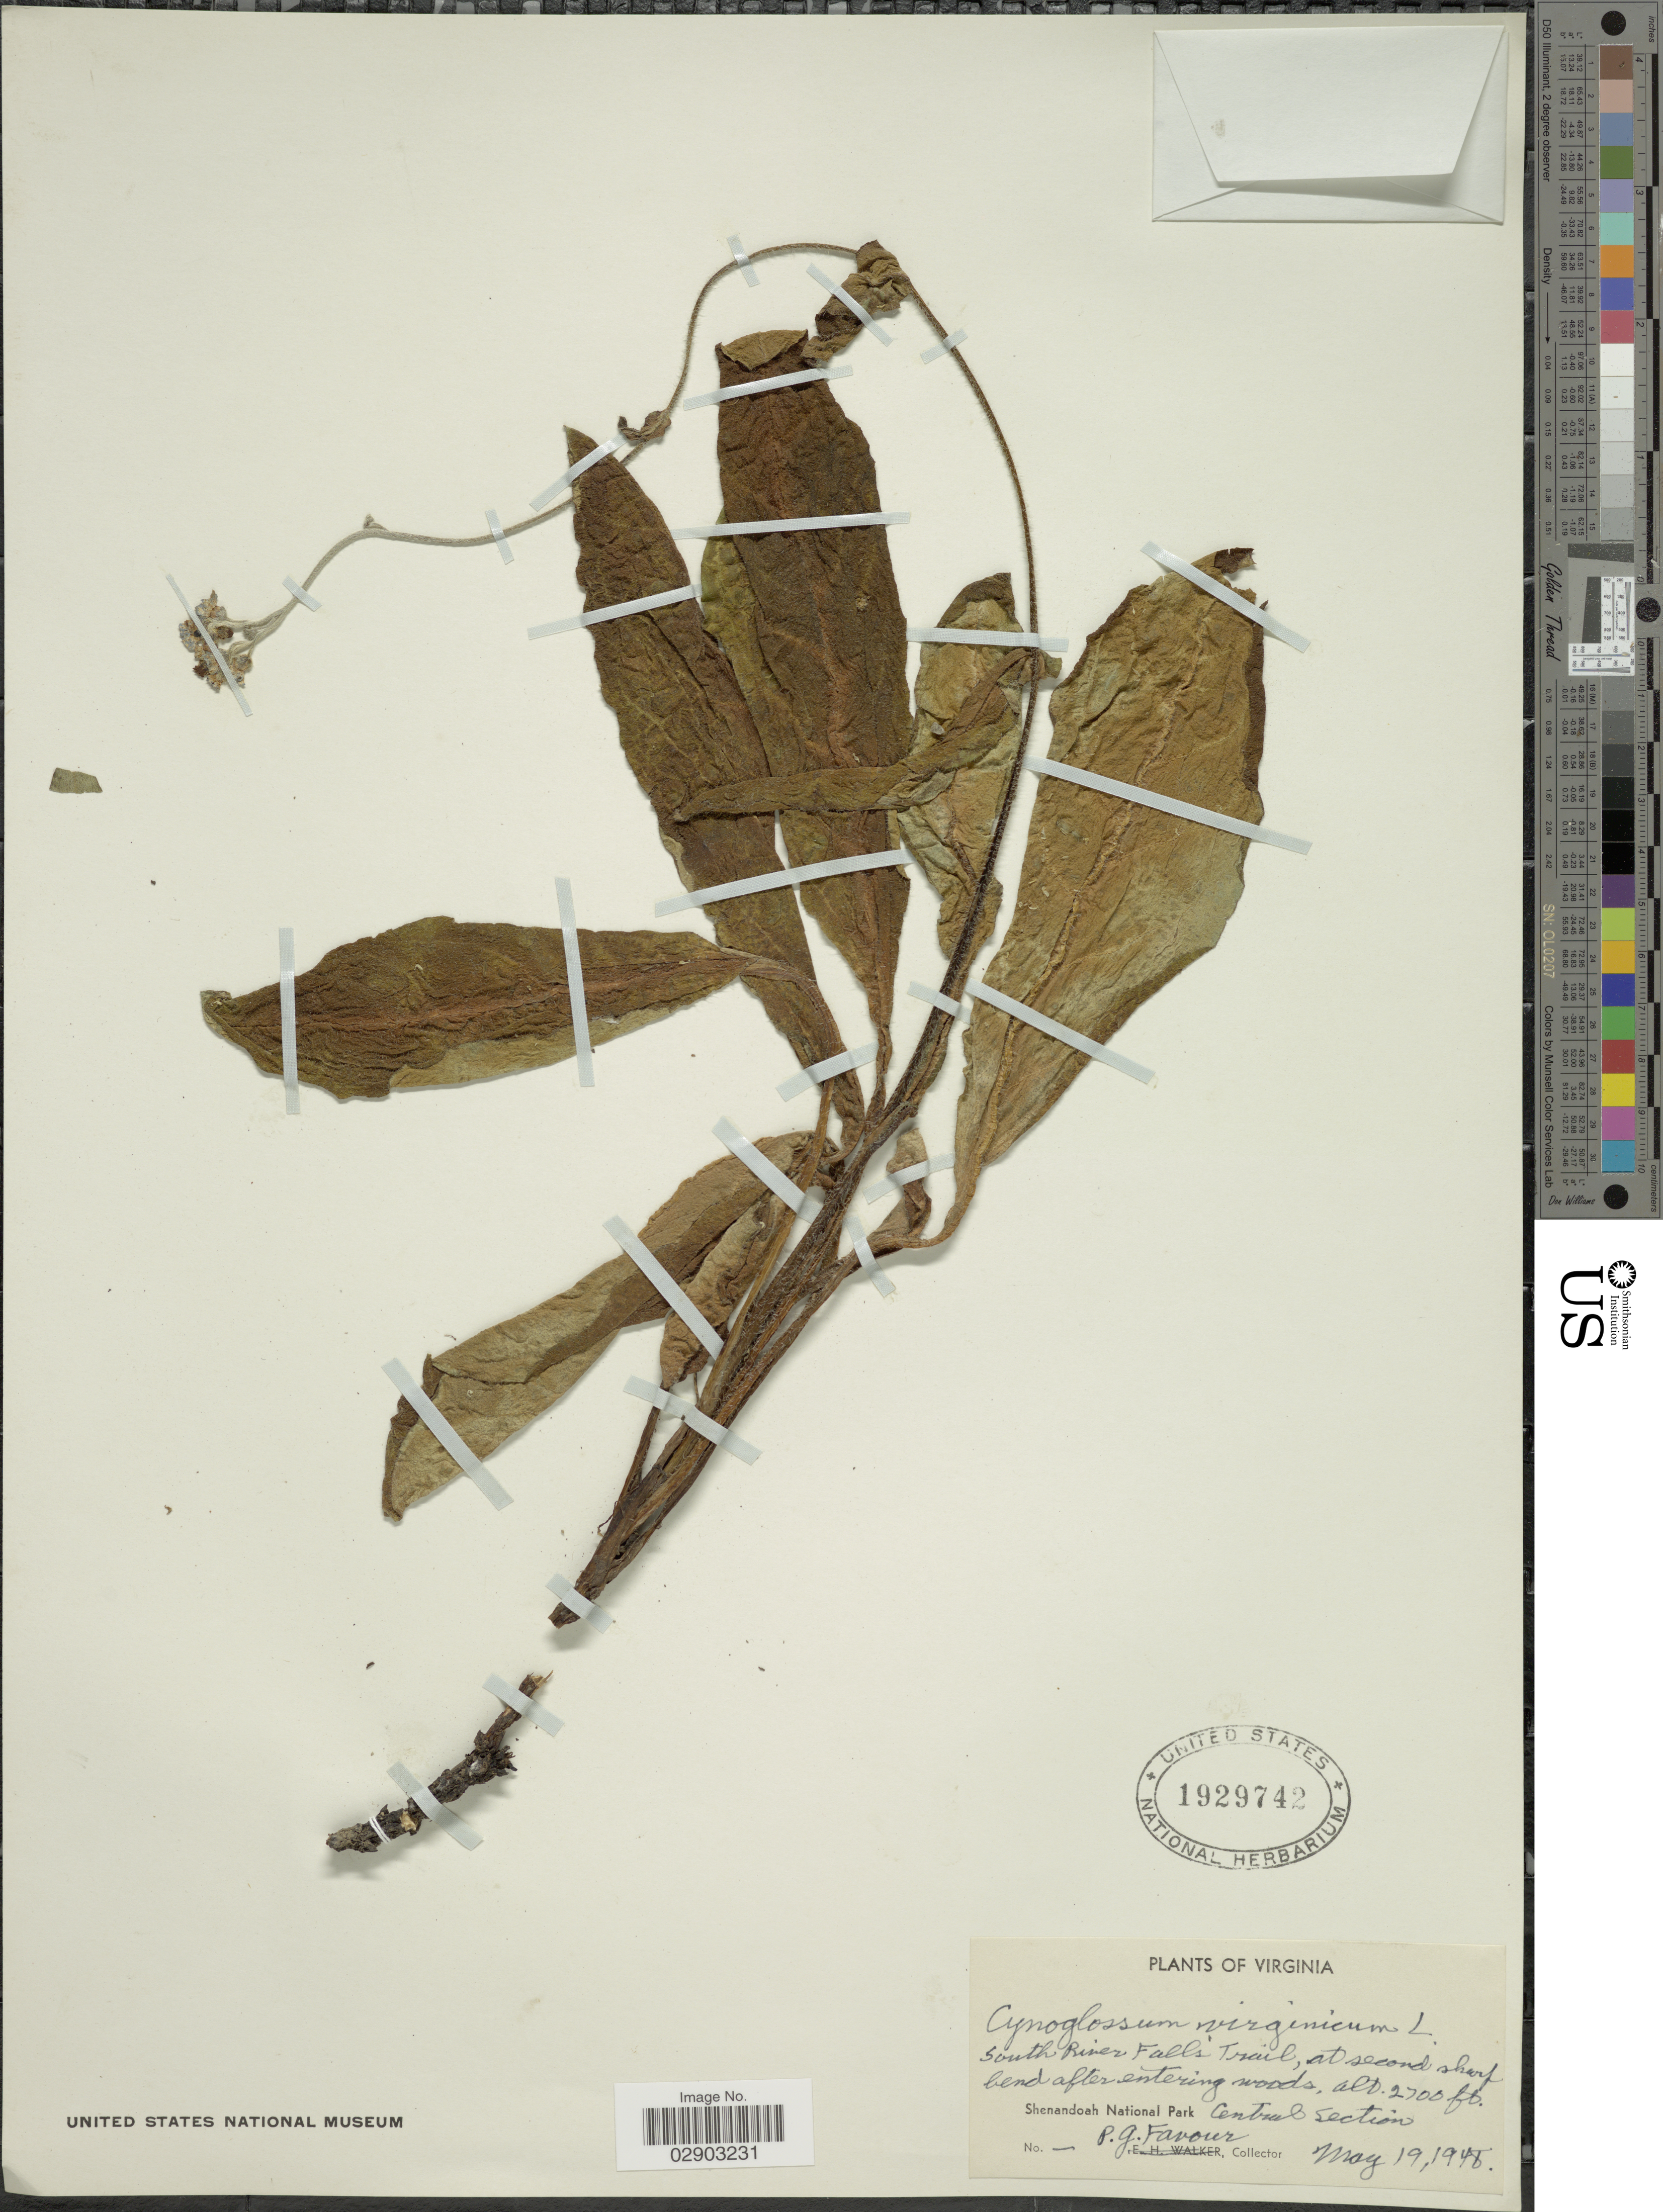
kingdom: Plantae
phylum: Tracheophyta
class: Magnoliopsida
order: Boraginales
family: Boraginaceae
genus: Cynoglossum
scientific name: Cynoglossum virginianum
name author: L.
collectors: P. Favour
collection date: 1948-05-19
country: United States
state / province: Virginia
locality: South River Falls Trail. Shenandoah National Park. Central Section.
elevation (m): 823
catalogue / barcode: US 1929742